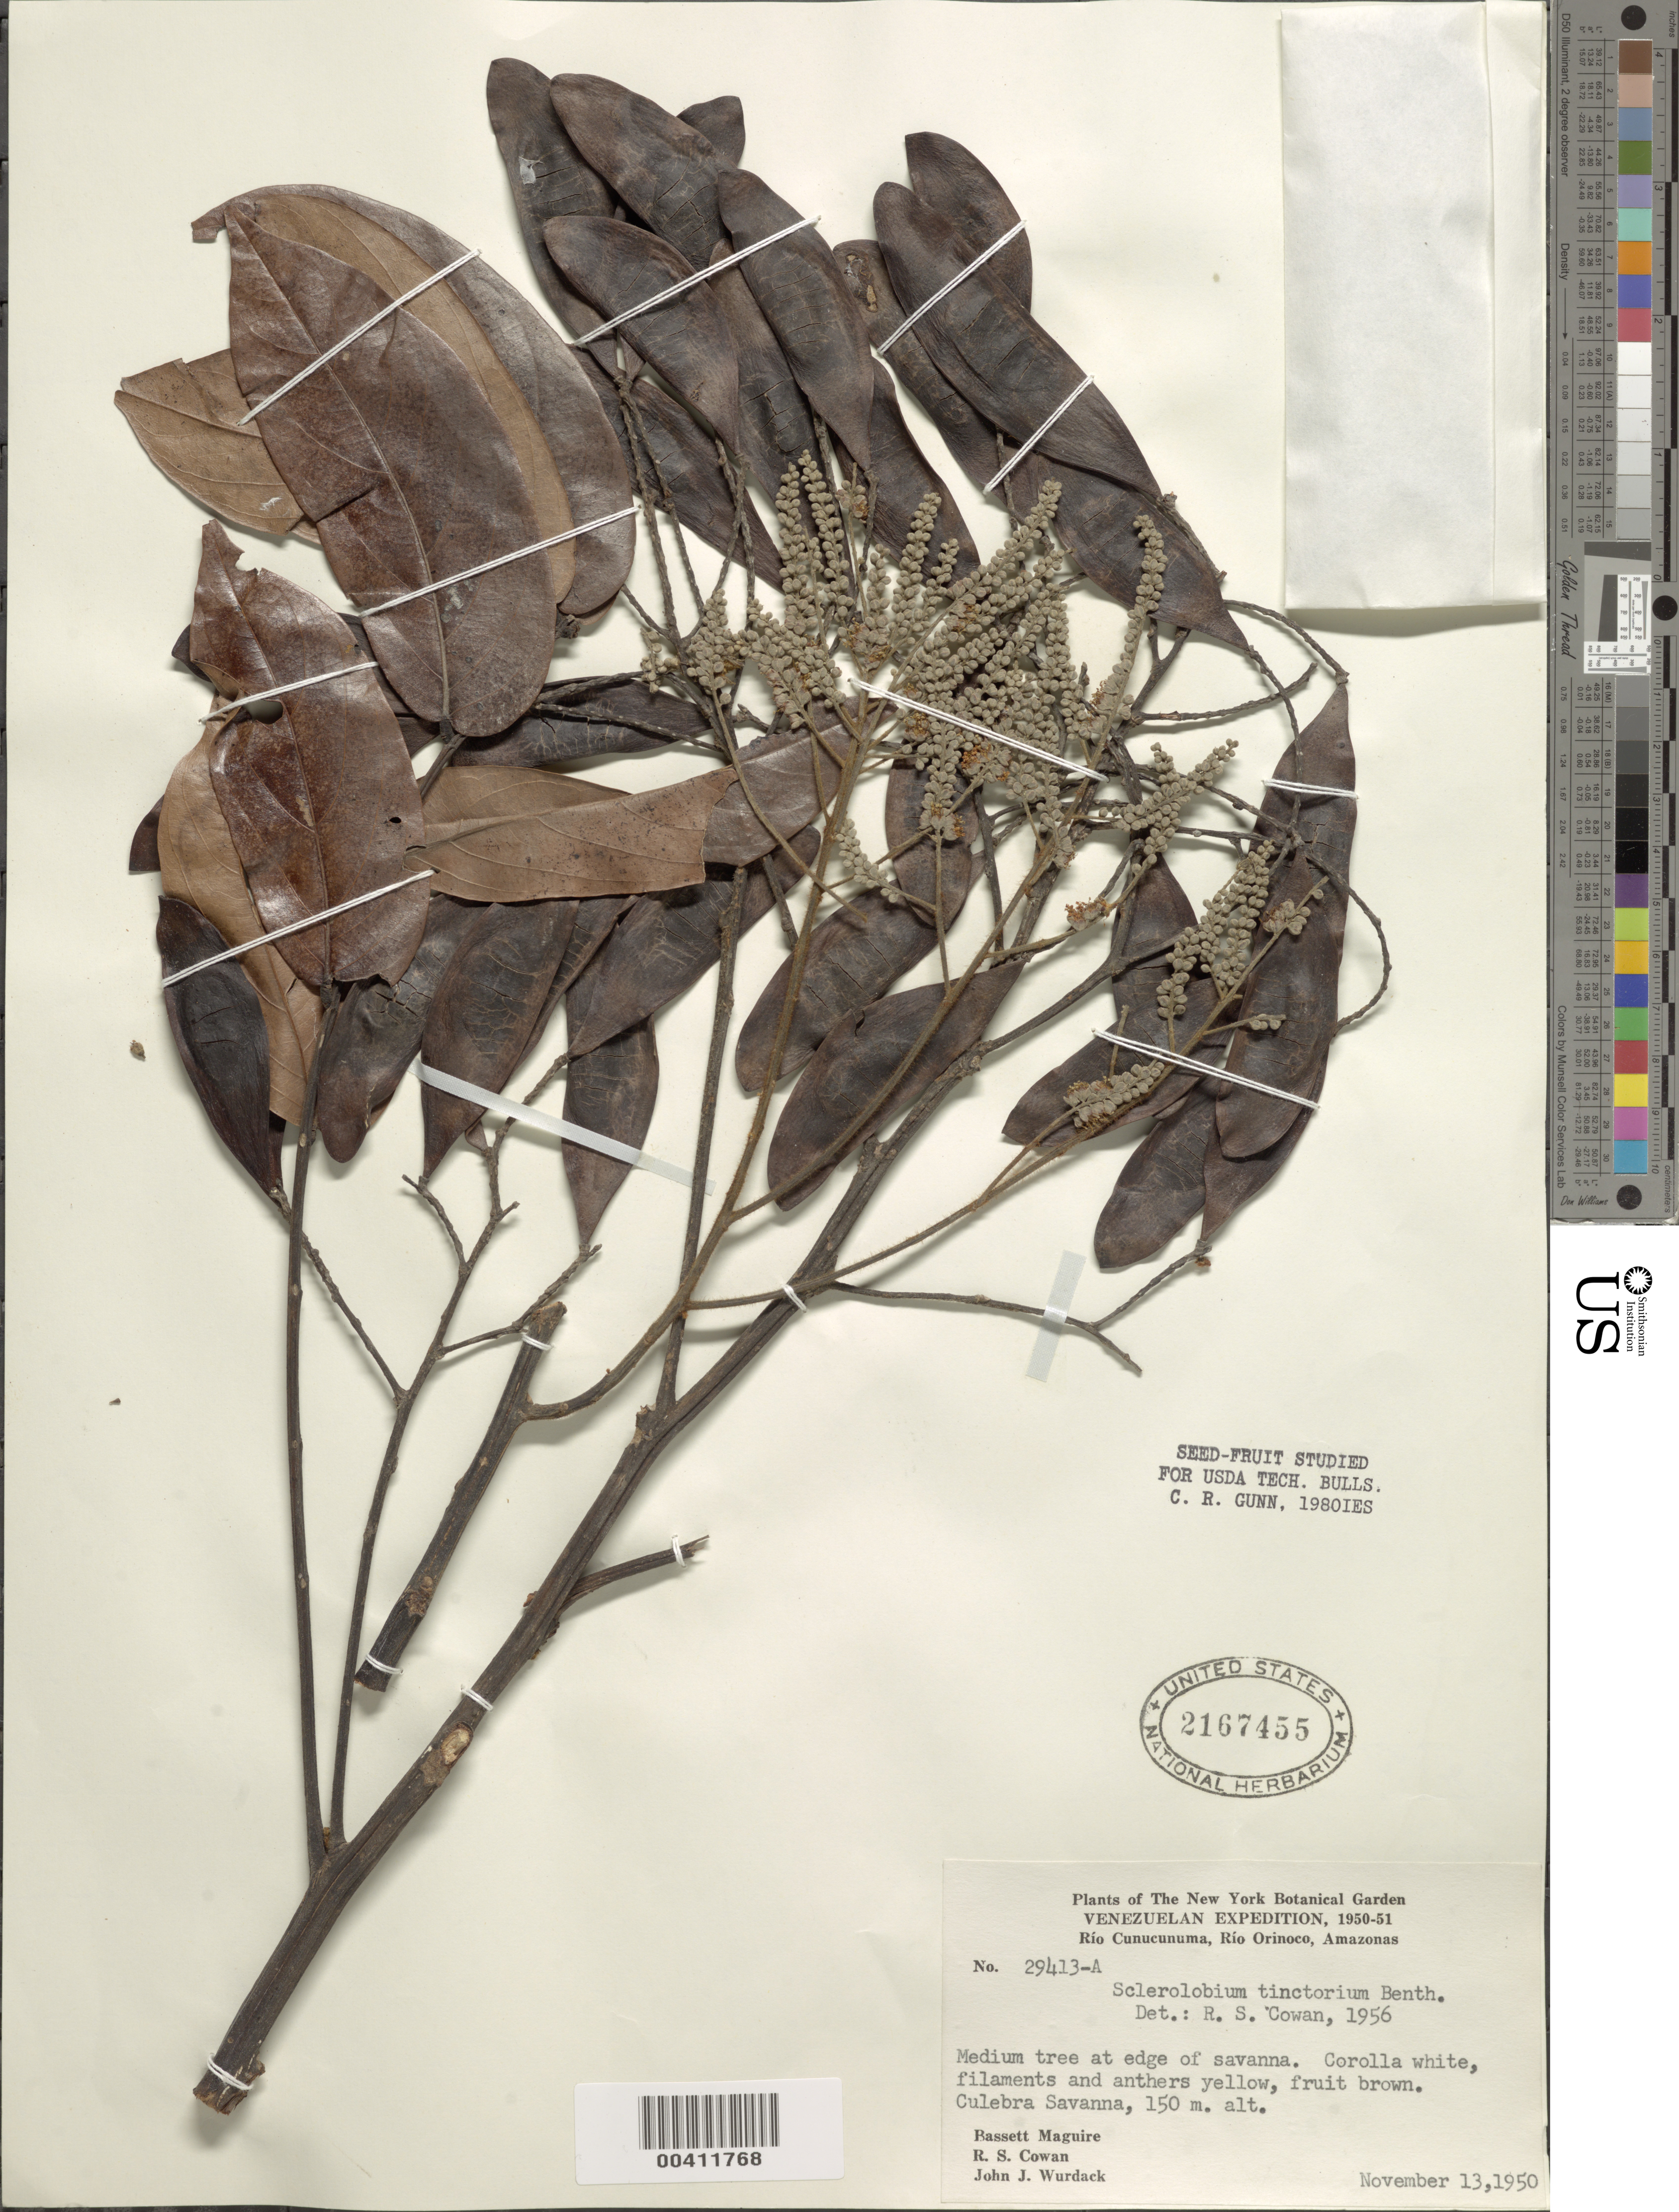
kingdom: Plantae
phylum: Tracheophyta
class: Magnoliopsida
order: Fabales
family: Fabaceae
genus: Tachigali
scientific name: Tachigali tinctoria var. tinctoria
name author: (Benth.) Zarucchi & Herend.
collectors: B. Maguire, R. S. Cowan & J. J. Wurdack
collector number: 29413-a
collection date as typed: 13 Nov 1950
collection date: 1950-11-13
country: Venezuela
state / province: Amazonas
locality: Rio Cunucunuma, rio orinoco, Culebra savanna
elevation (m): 150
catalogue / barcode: US 2167455